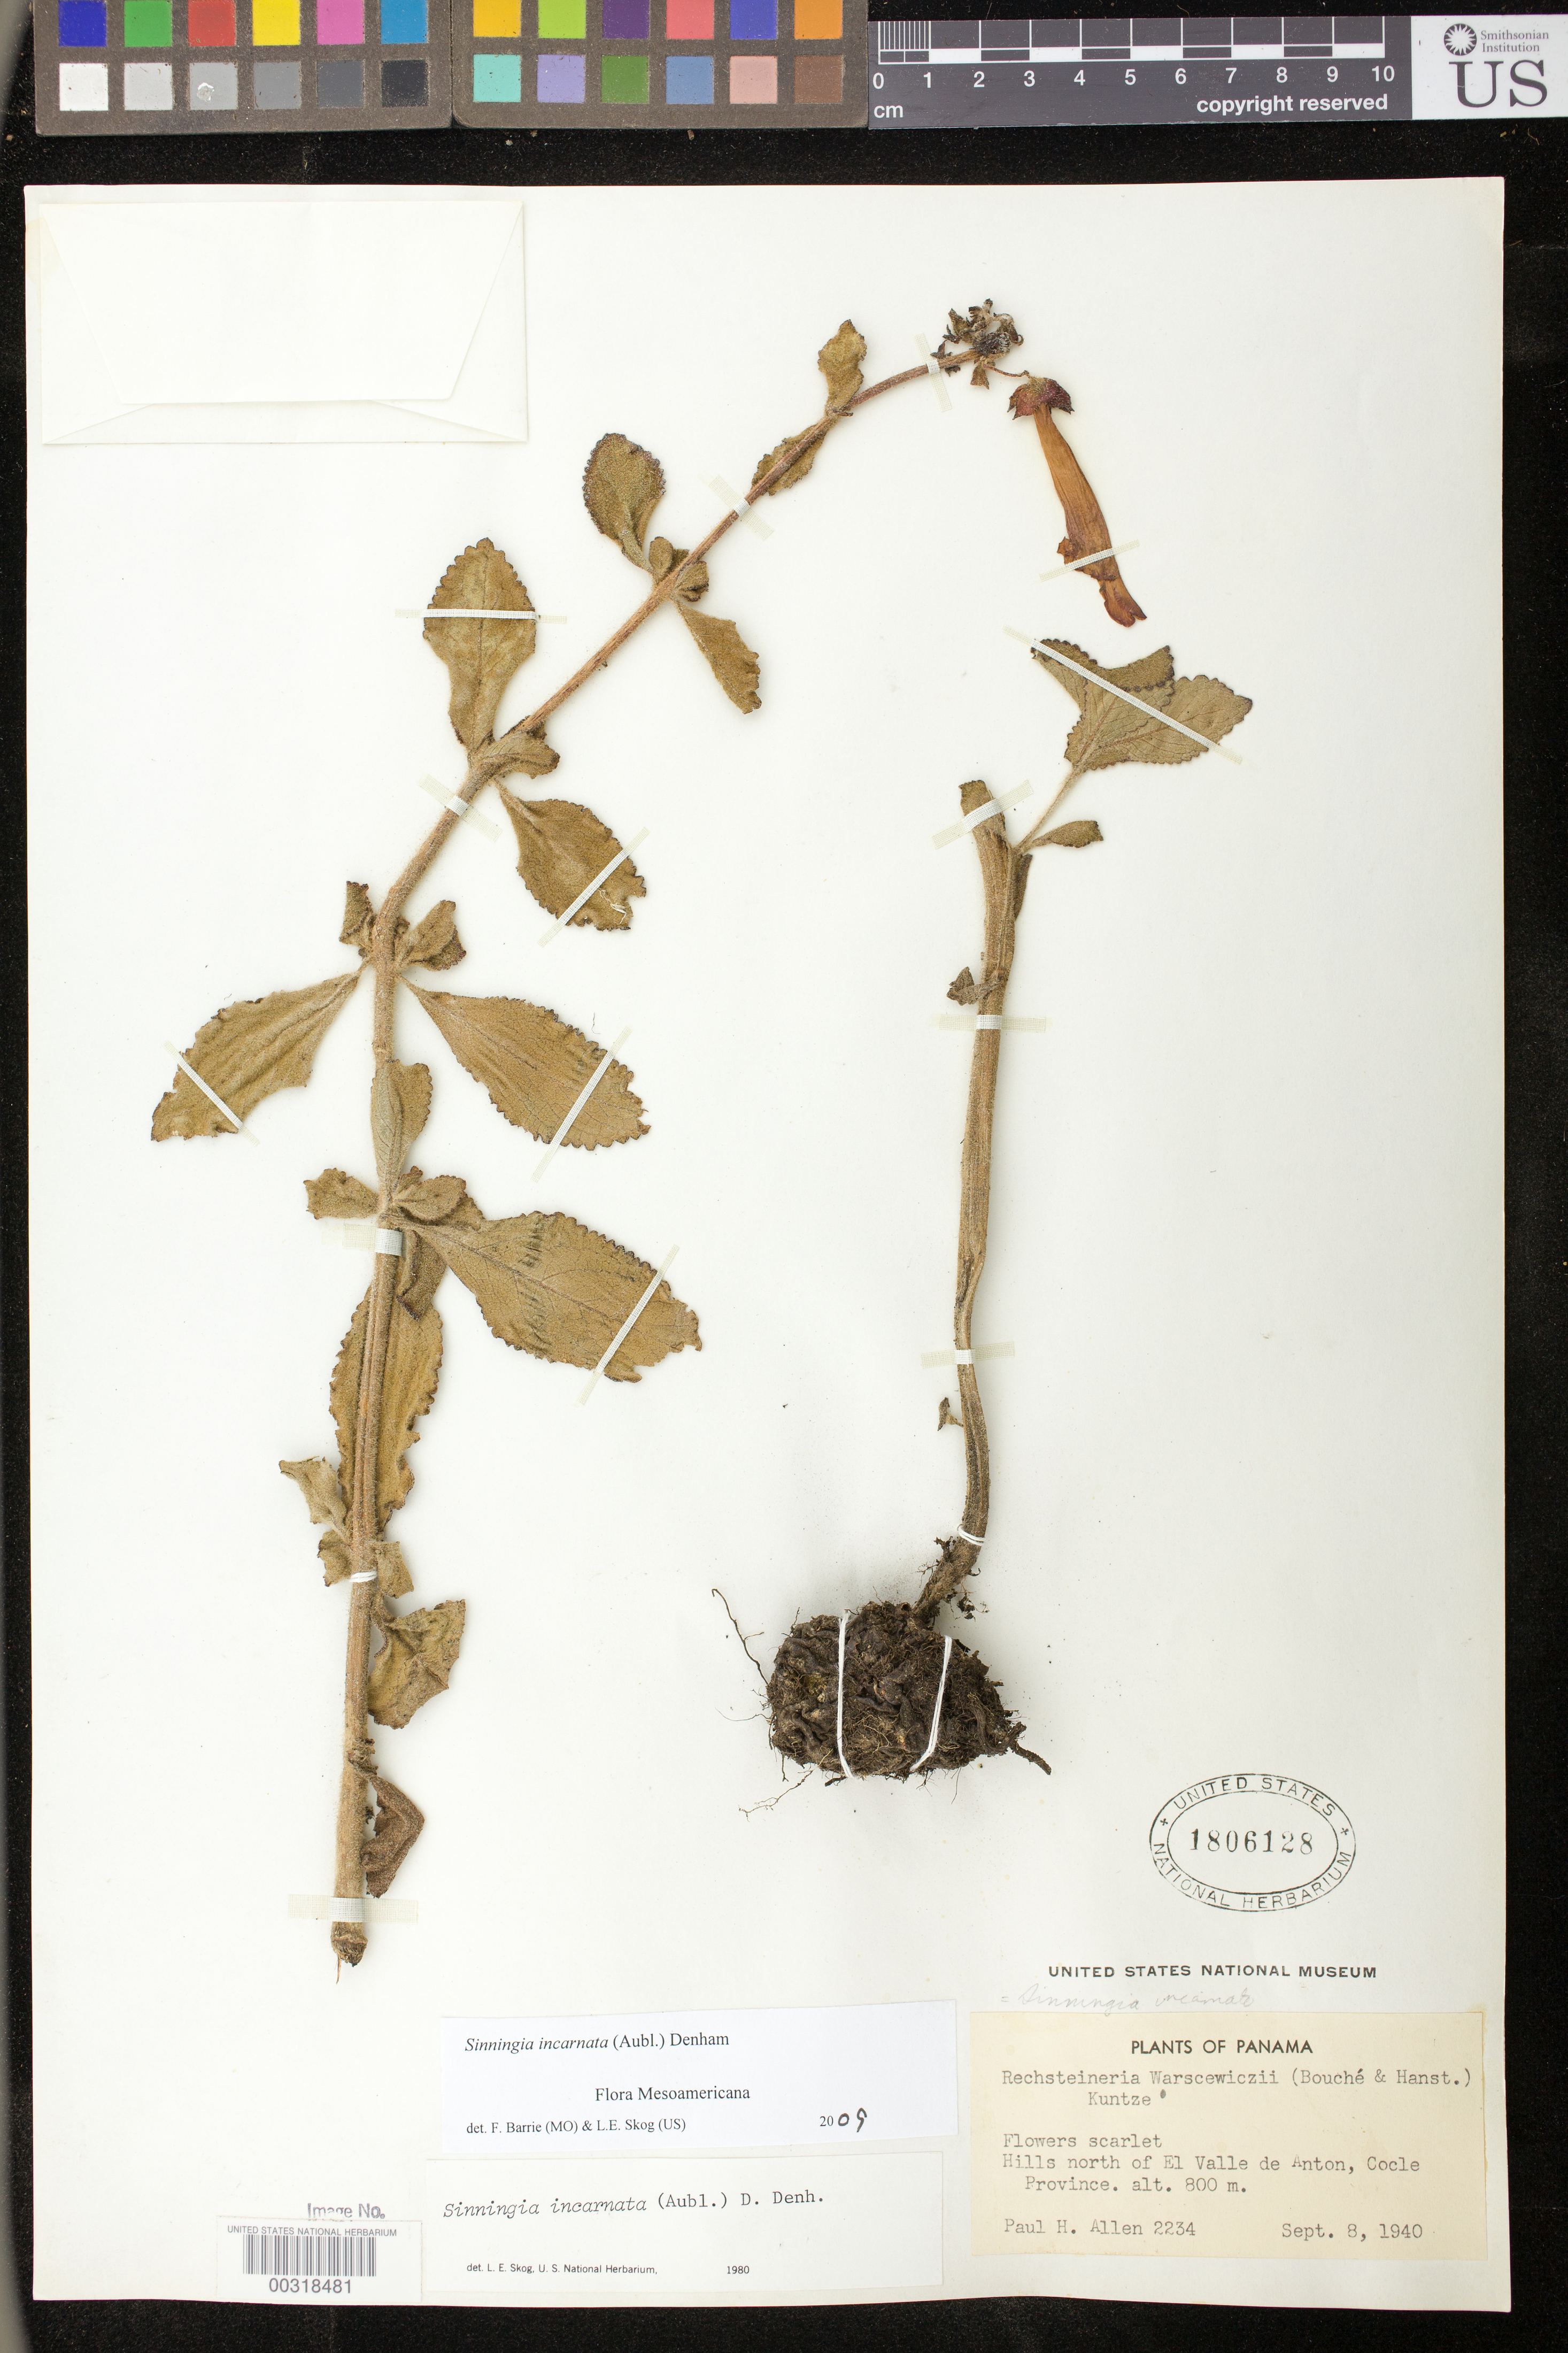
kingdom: Plantae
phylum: Tracheophyta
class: Magnoliopsida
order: Lamiales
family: Gesneriaceae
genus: Sinningia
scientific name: Sinningia incarnata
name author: (Aubl.) D.L. Denham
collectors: P. H. Allen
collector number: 2234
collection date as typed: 08 Sep 1940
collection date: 1940-09-08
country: Panama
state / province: Coclé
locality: Hills N of El Valle de Anton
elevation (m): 244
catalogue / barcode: US 1806128